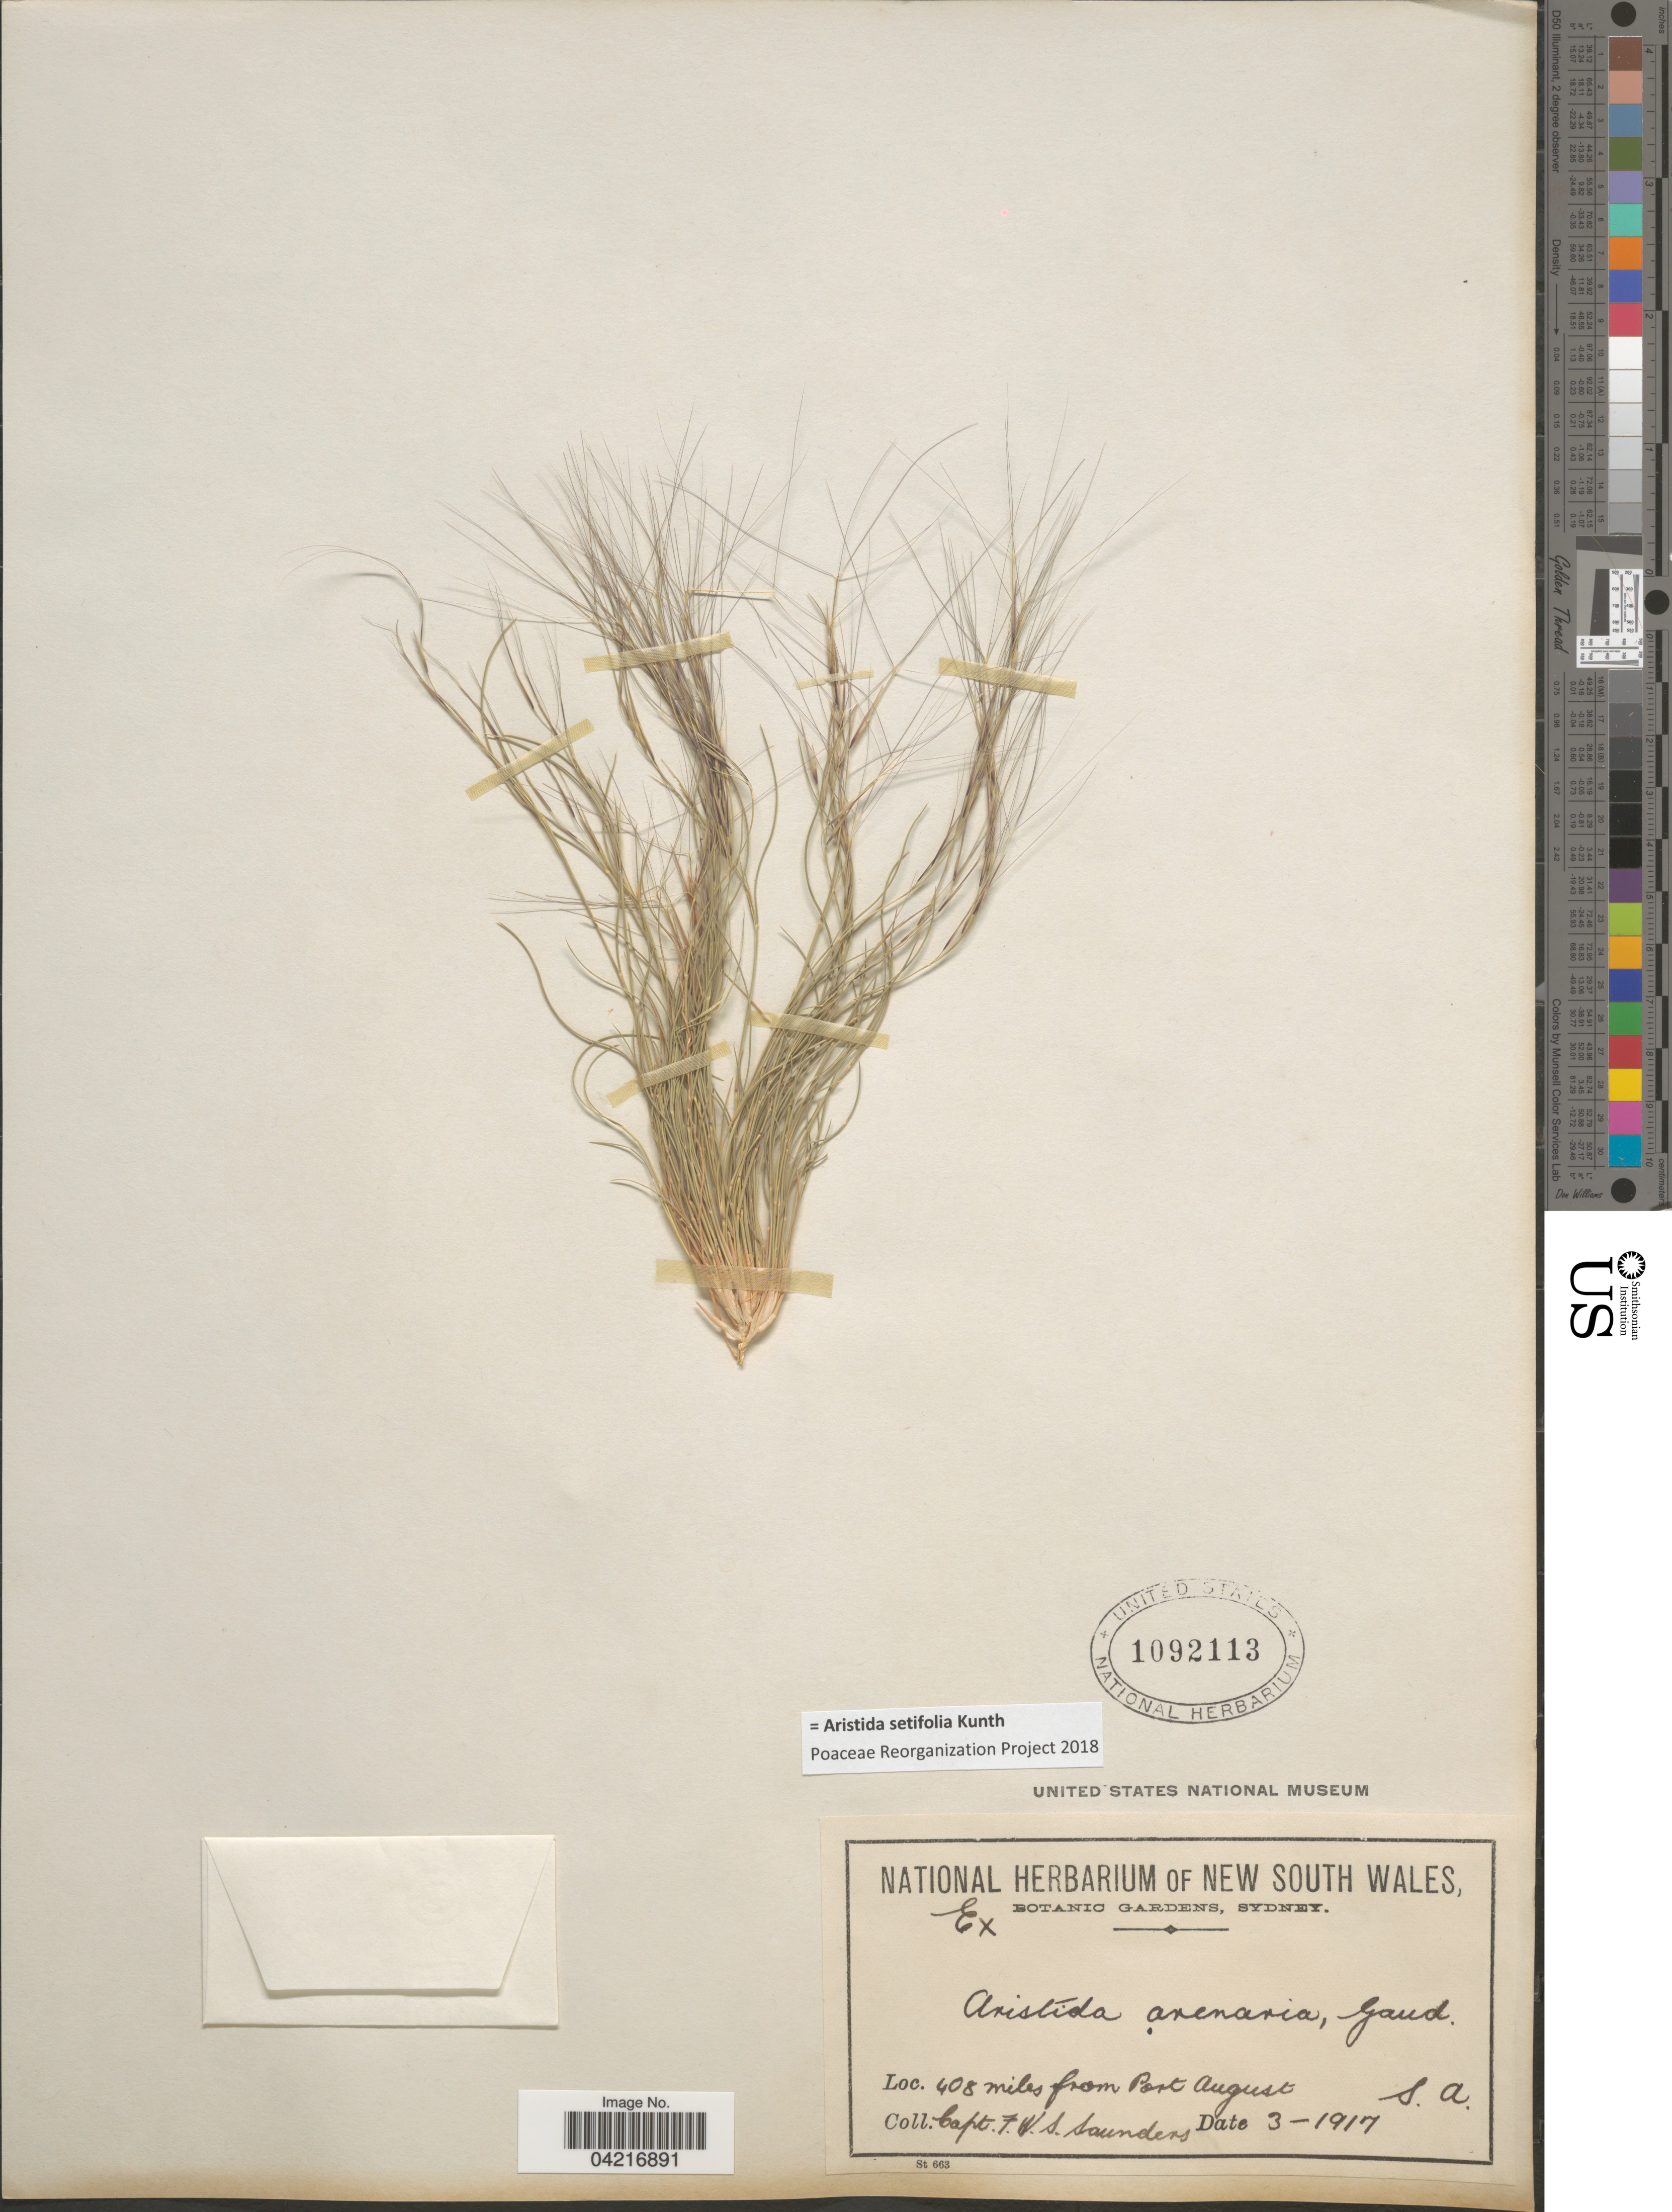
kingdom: Plantae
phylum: Tracheophyta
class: Liliopsida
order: Poales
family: Poaceae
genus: Aristida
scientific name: Aristida setifolia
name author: Kunth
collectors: C. Saunders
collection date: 1917-03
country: Australia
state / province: South Australia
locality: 408 miles from Port August.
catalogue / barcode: US 1092113